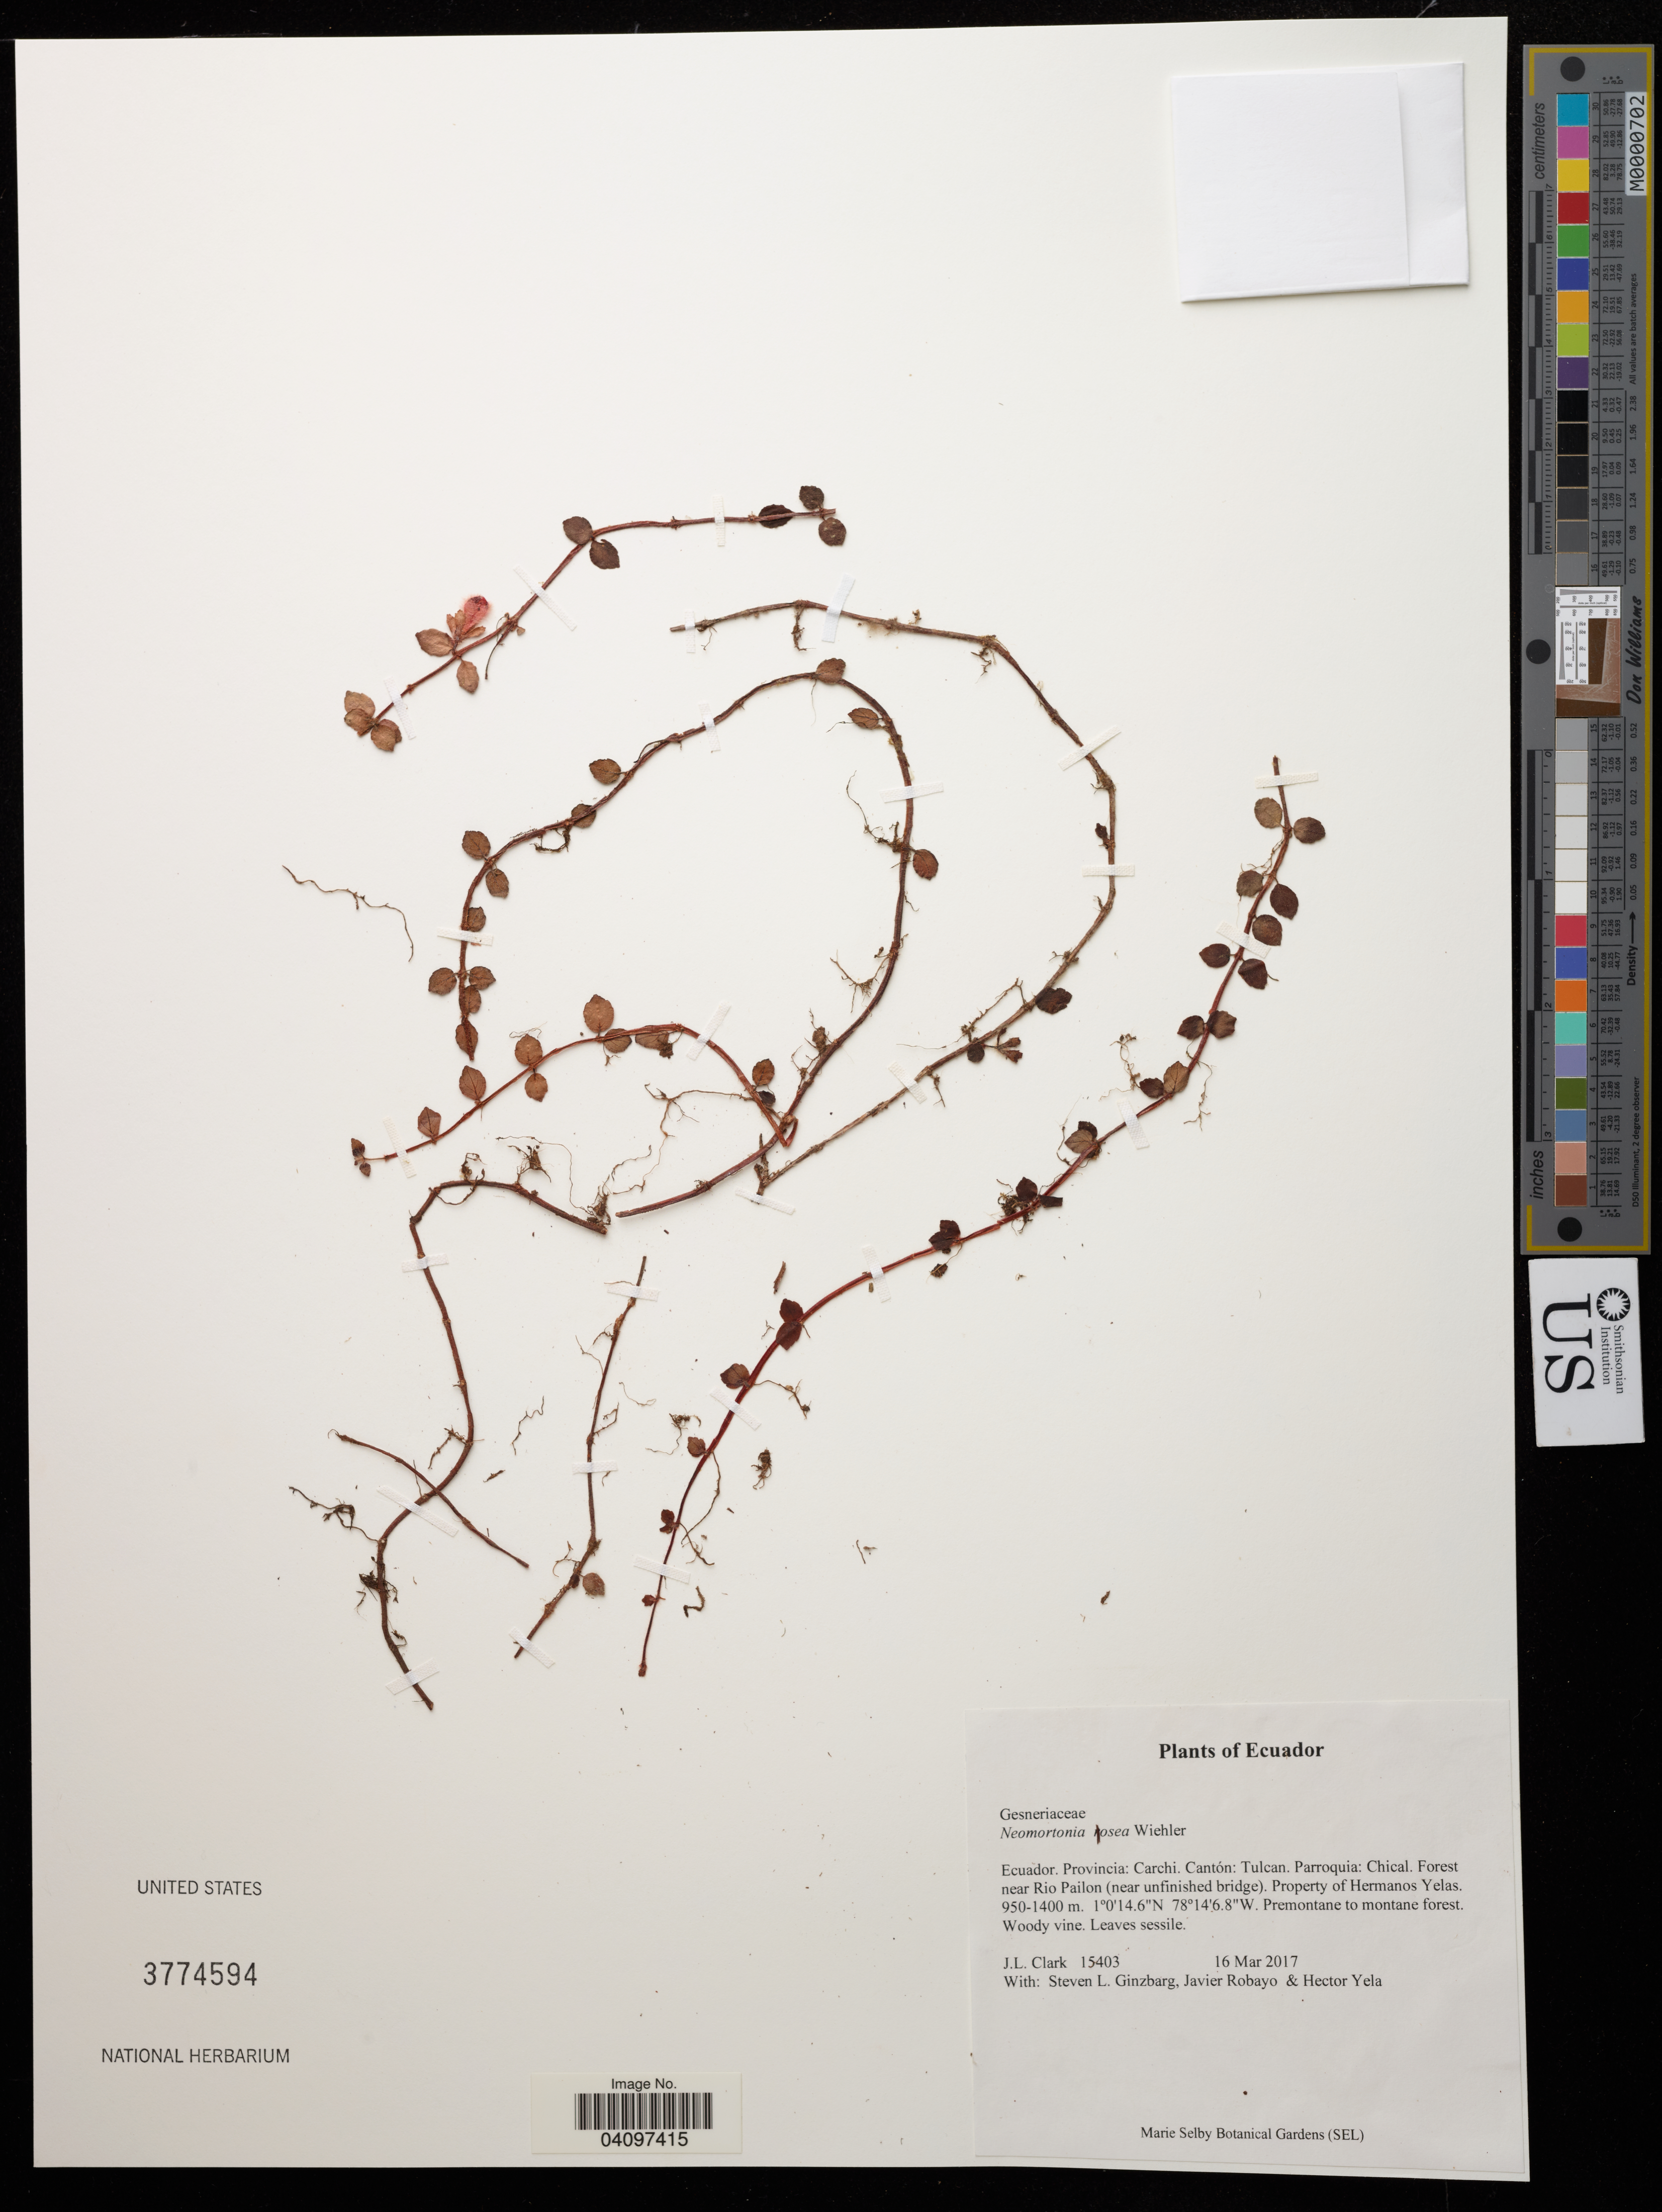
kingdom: Plantae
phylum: Tracheophyta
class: Magnoliopsida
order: Lamiales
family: Gesneriaceae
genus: Neomortonia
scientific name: Neomortonia rosea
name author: Wiehler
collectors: J. Clark, S. Ginzbarg & J. Robayo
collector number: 15403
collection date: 2017-03-16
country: Ecuador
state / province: Carchi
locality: Cantón: Tulcan. Parroquia: Chical. Forest near Rio Pailon (near unfinished bridge). Property of Hermanos Yelas.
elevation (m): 950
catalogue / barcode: US 3774594